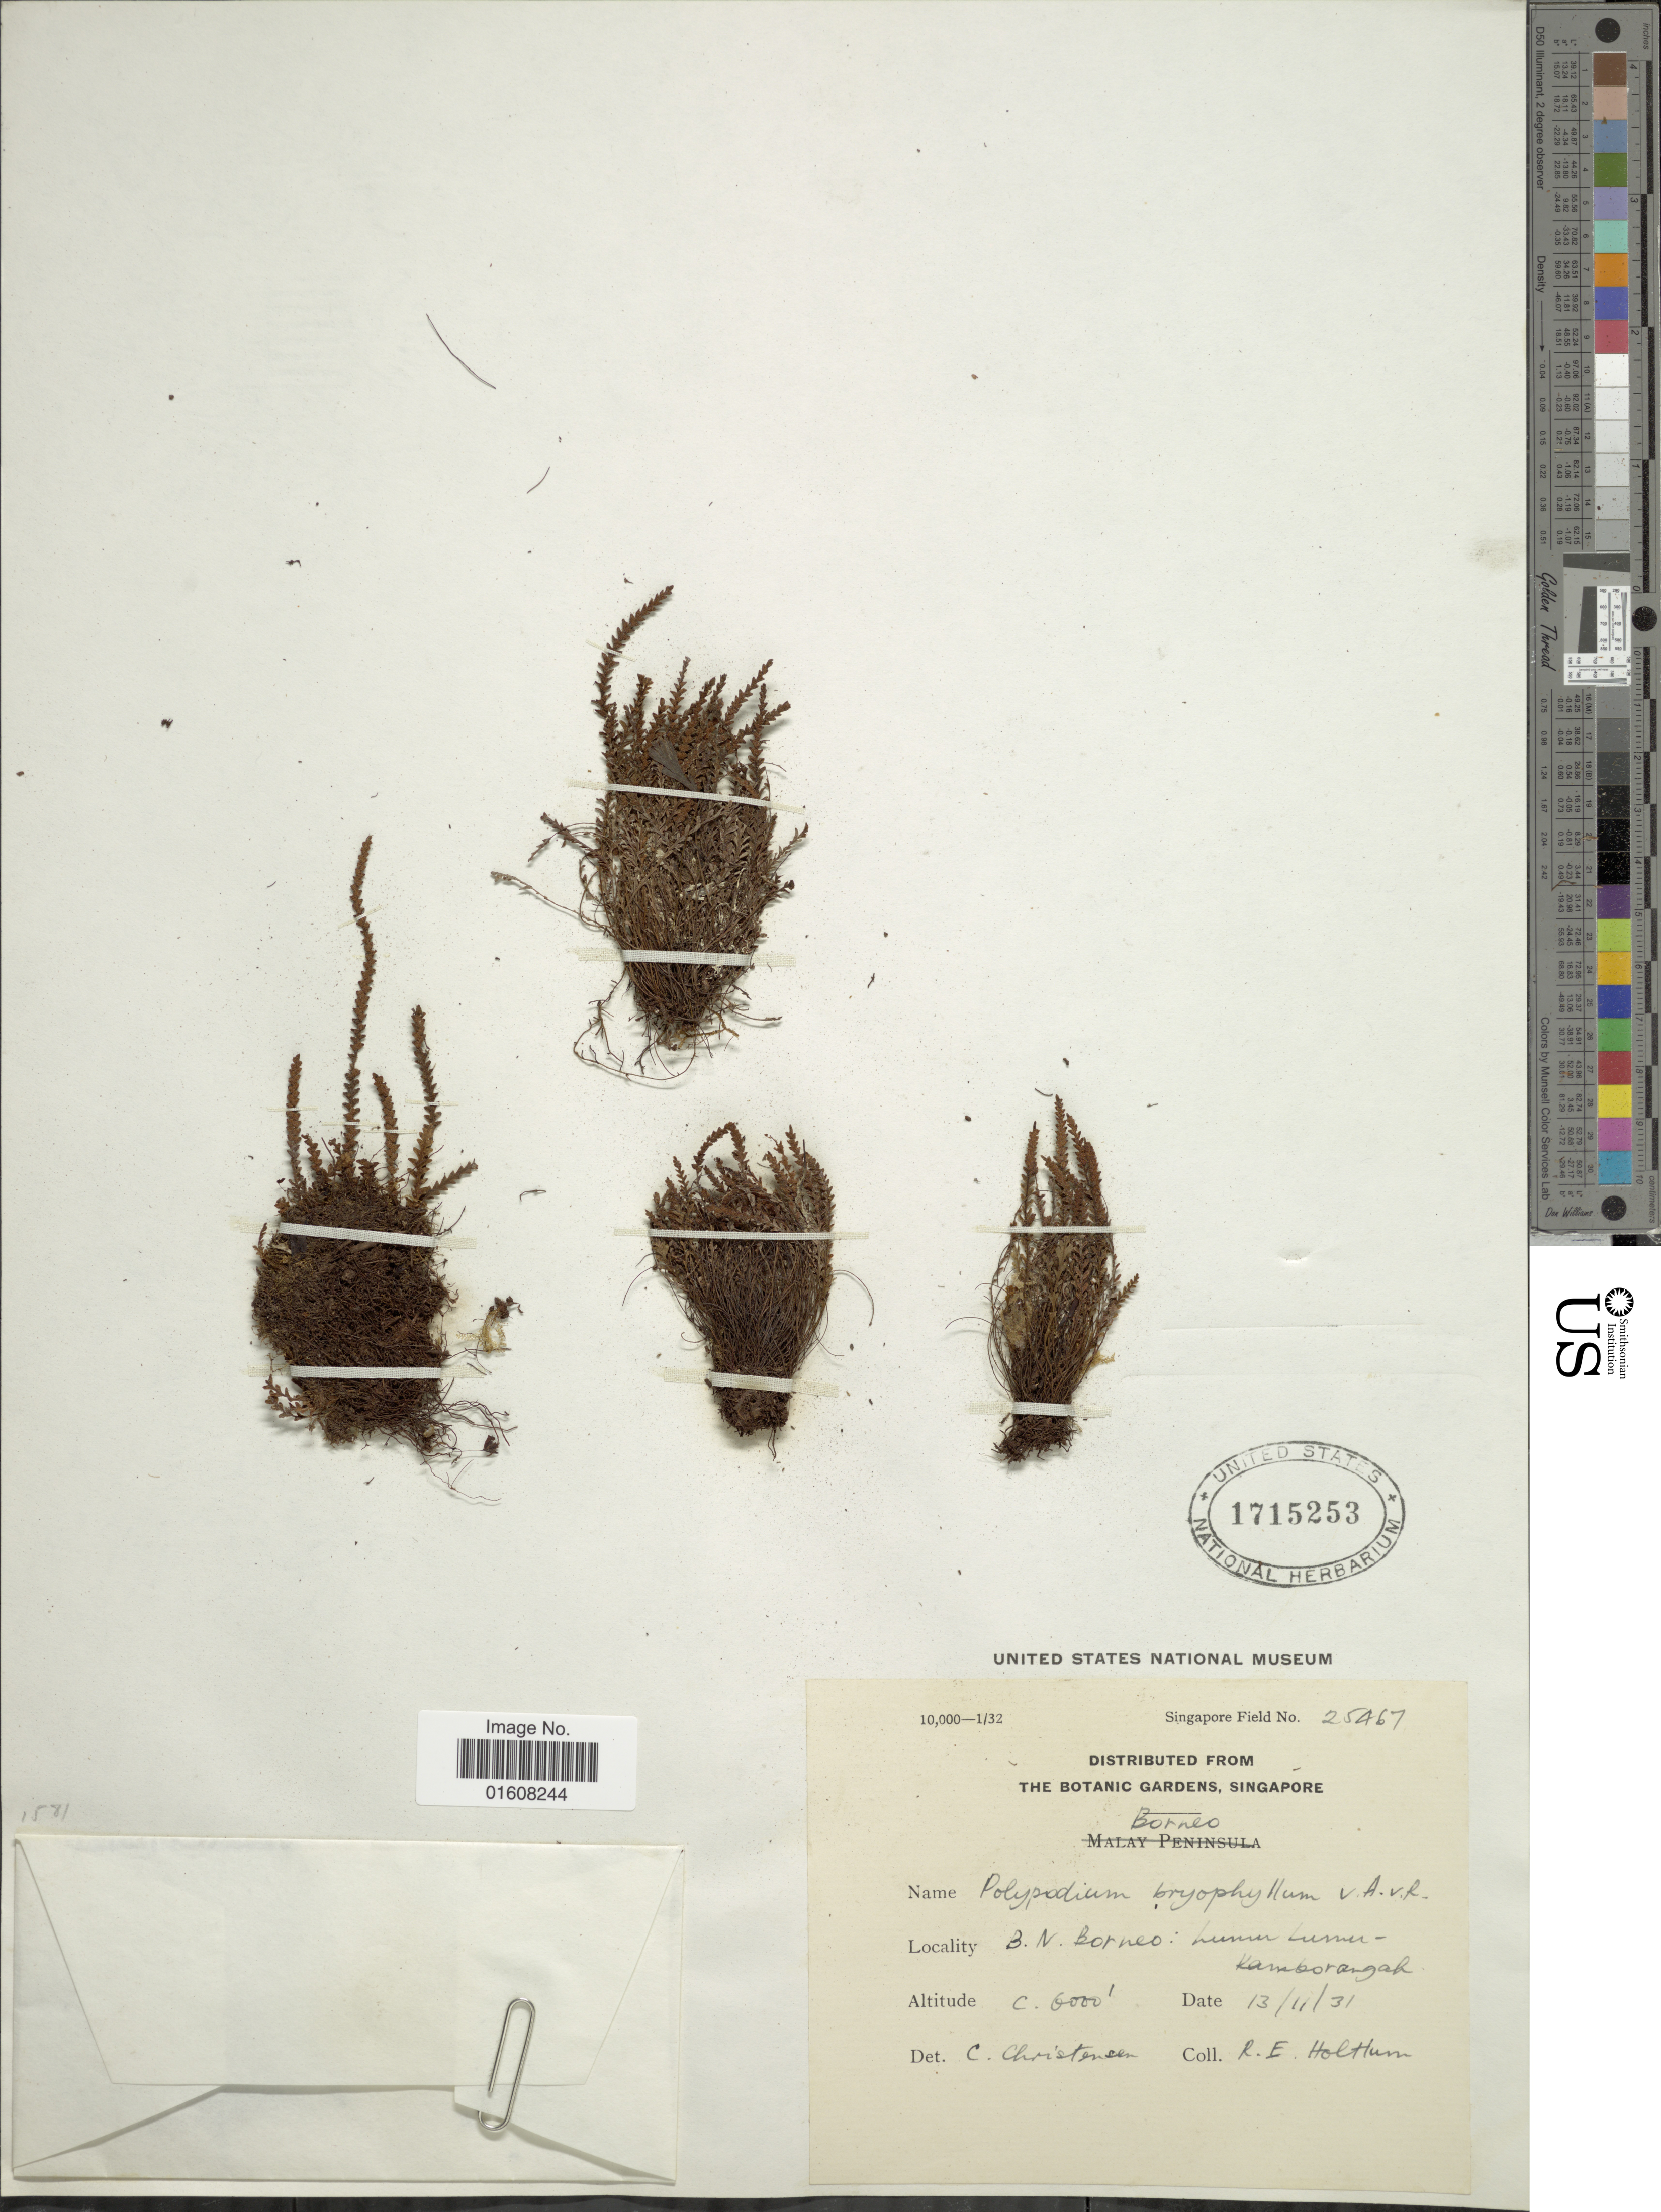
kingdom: Plantae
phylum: Tracheophyta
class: Polypodiopsida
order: Polypodiales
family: Polypodiaceae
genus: Grammitis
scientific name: Grammitis bryophila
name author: (Maxon) Seymour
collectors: R. E. Holttum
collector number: Singapore Field 25467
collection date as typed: Transcribed d/m/y: 13/11/31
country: Malaysia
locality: B. N. Borneo: Lumer Lumer - Kamborangah [interpreted]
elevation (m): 1829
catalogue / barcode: US 1715253